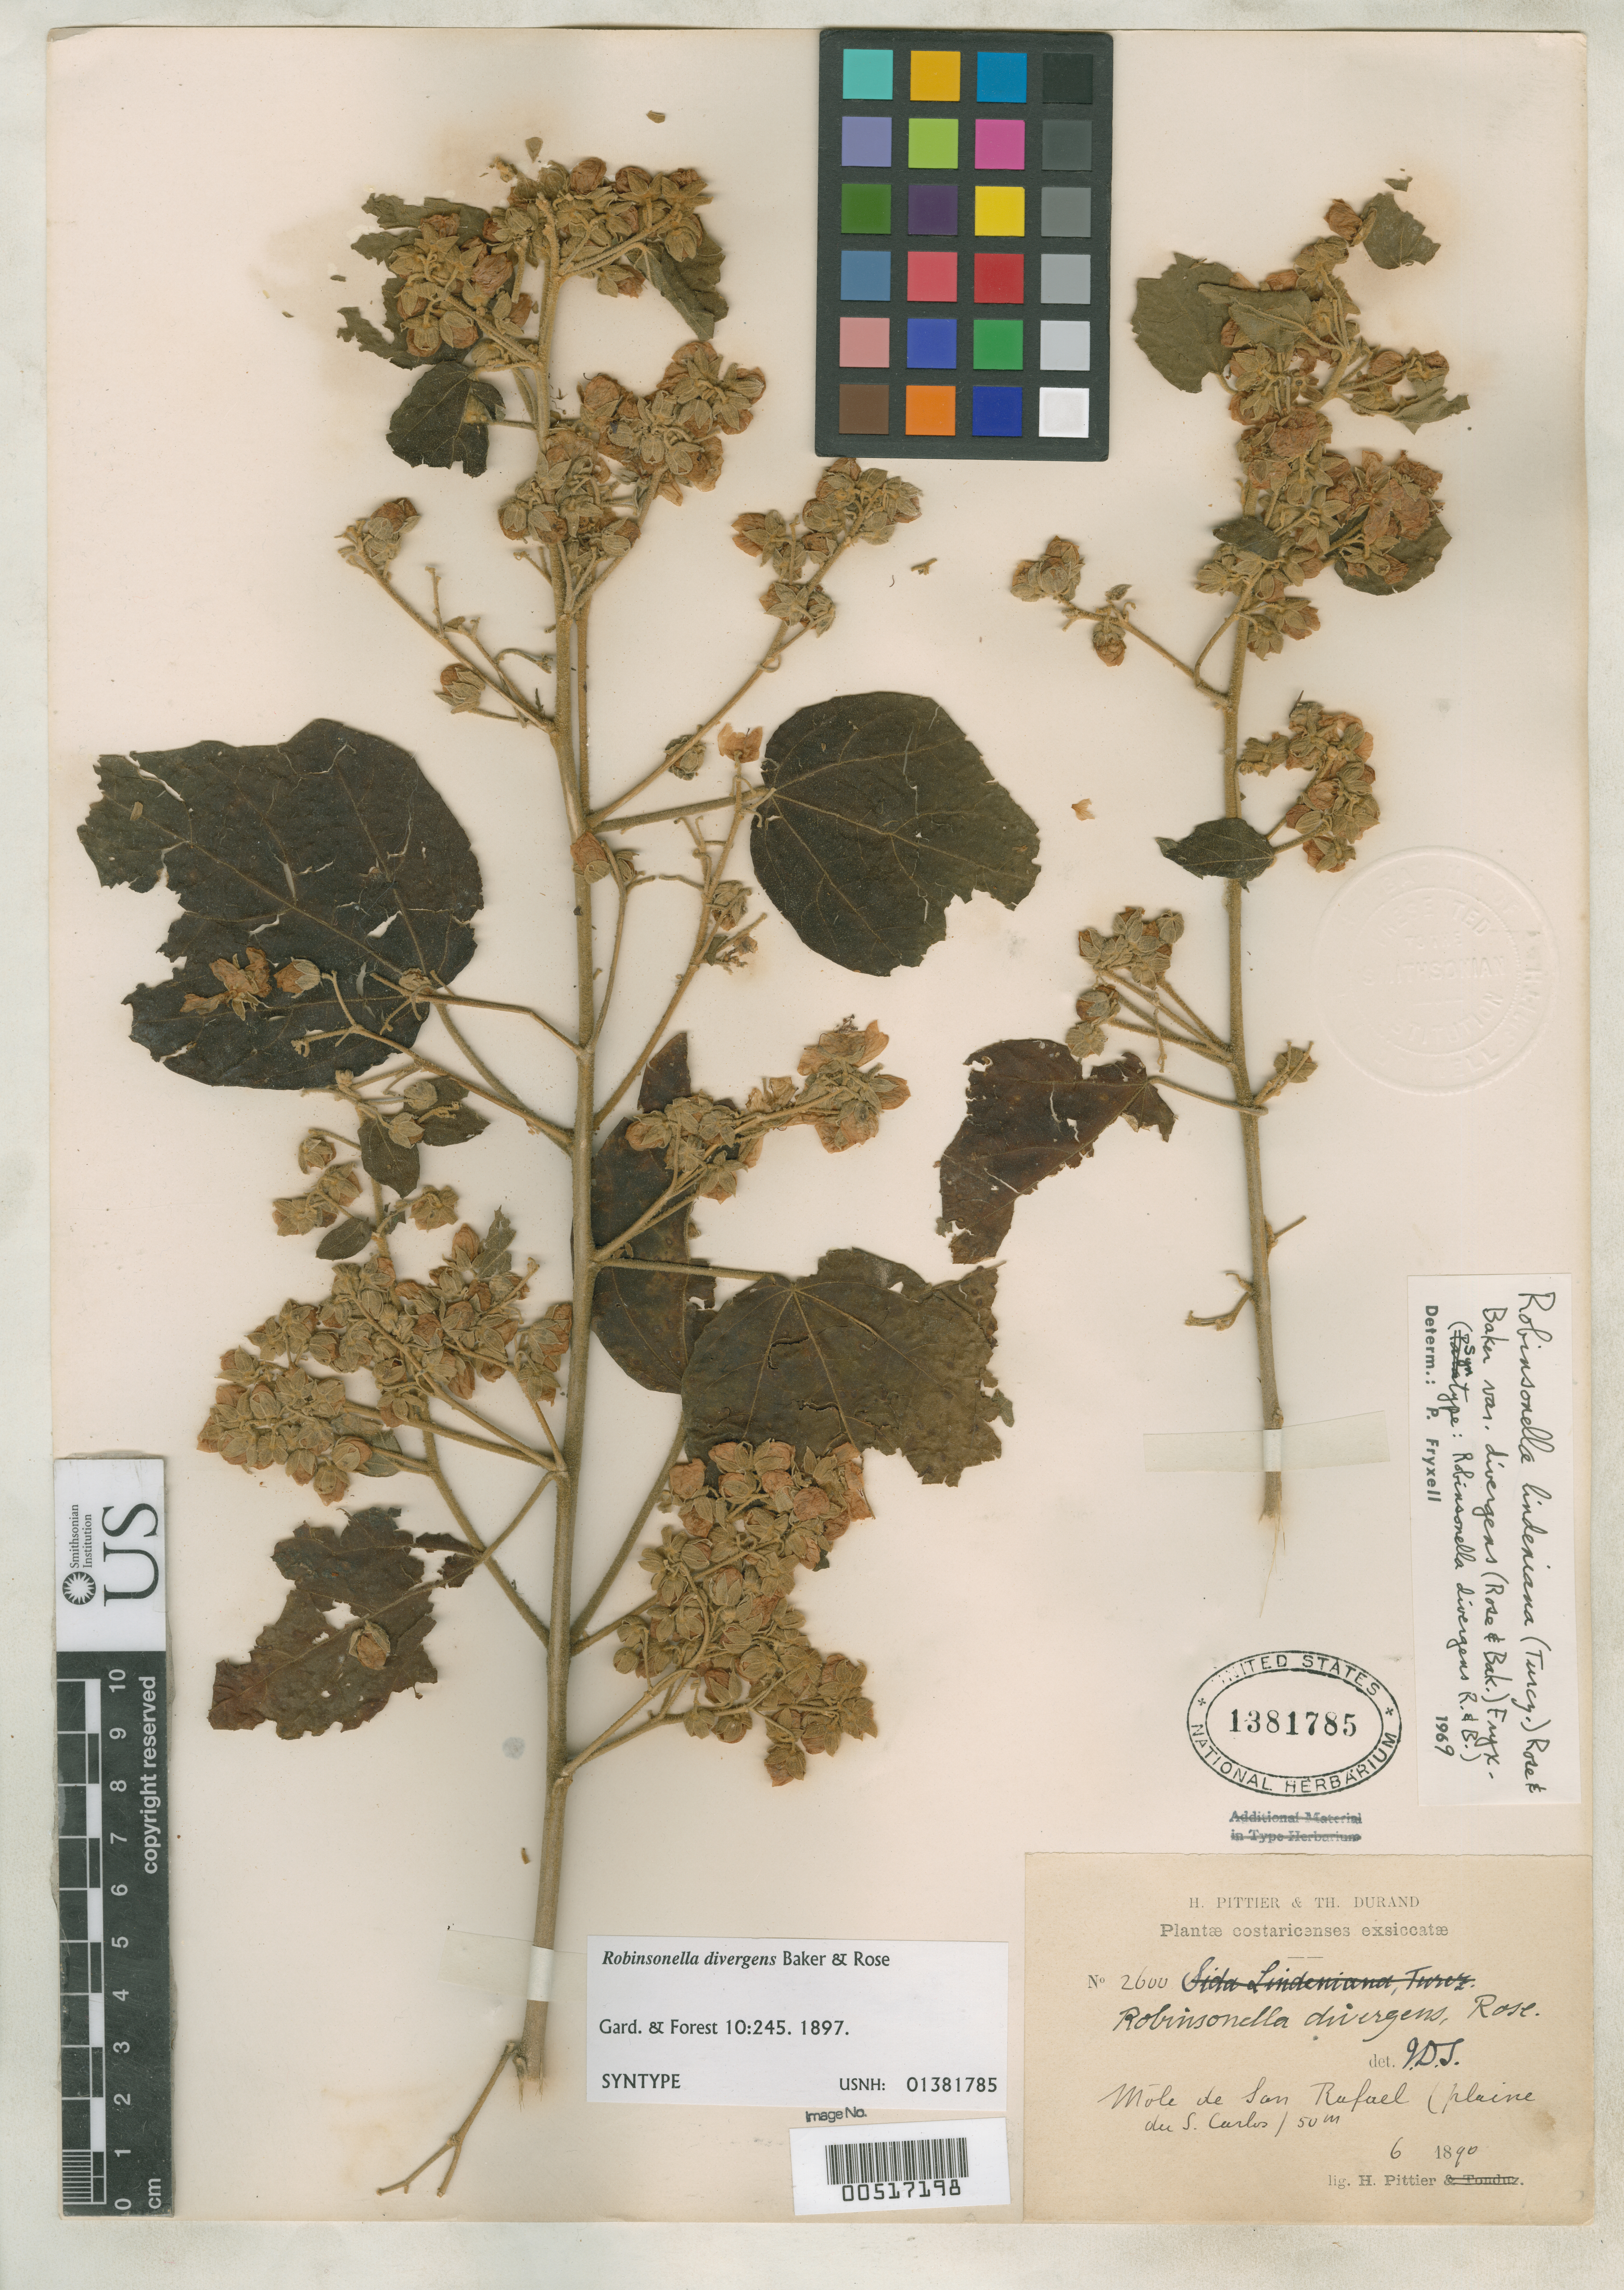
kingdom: Plantae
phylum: Tracheophyta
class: Magnoliopsida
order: Malvales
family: Malvaceae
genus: Robinsonella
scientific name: Robinsonella divergens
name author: Baker f. & Rose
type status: Syntype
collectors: H. F. Pittier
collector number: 2600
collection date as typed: Jun 1890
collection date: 1890-06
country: Costa Rica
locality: Mole de San Rafael, plaine du S. Carlos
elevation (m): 50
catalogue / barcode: US 1381785